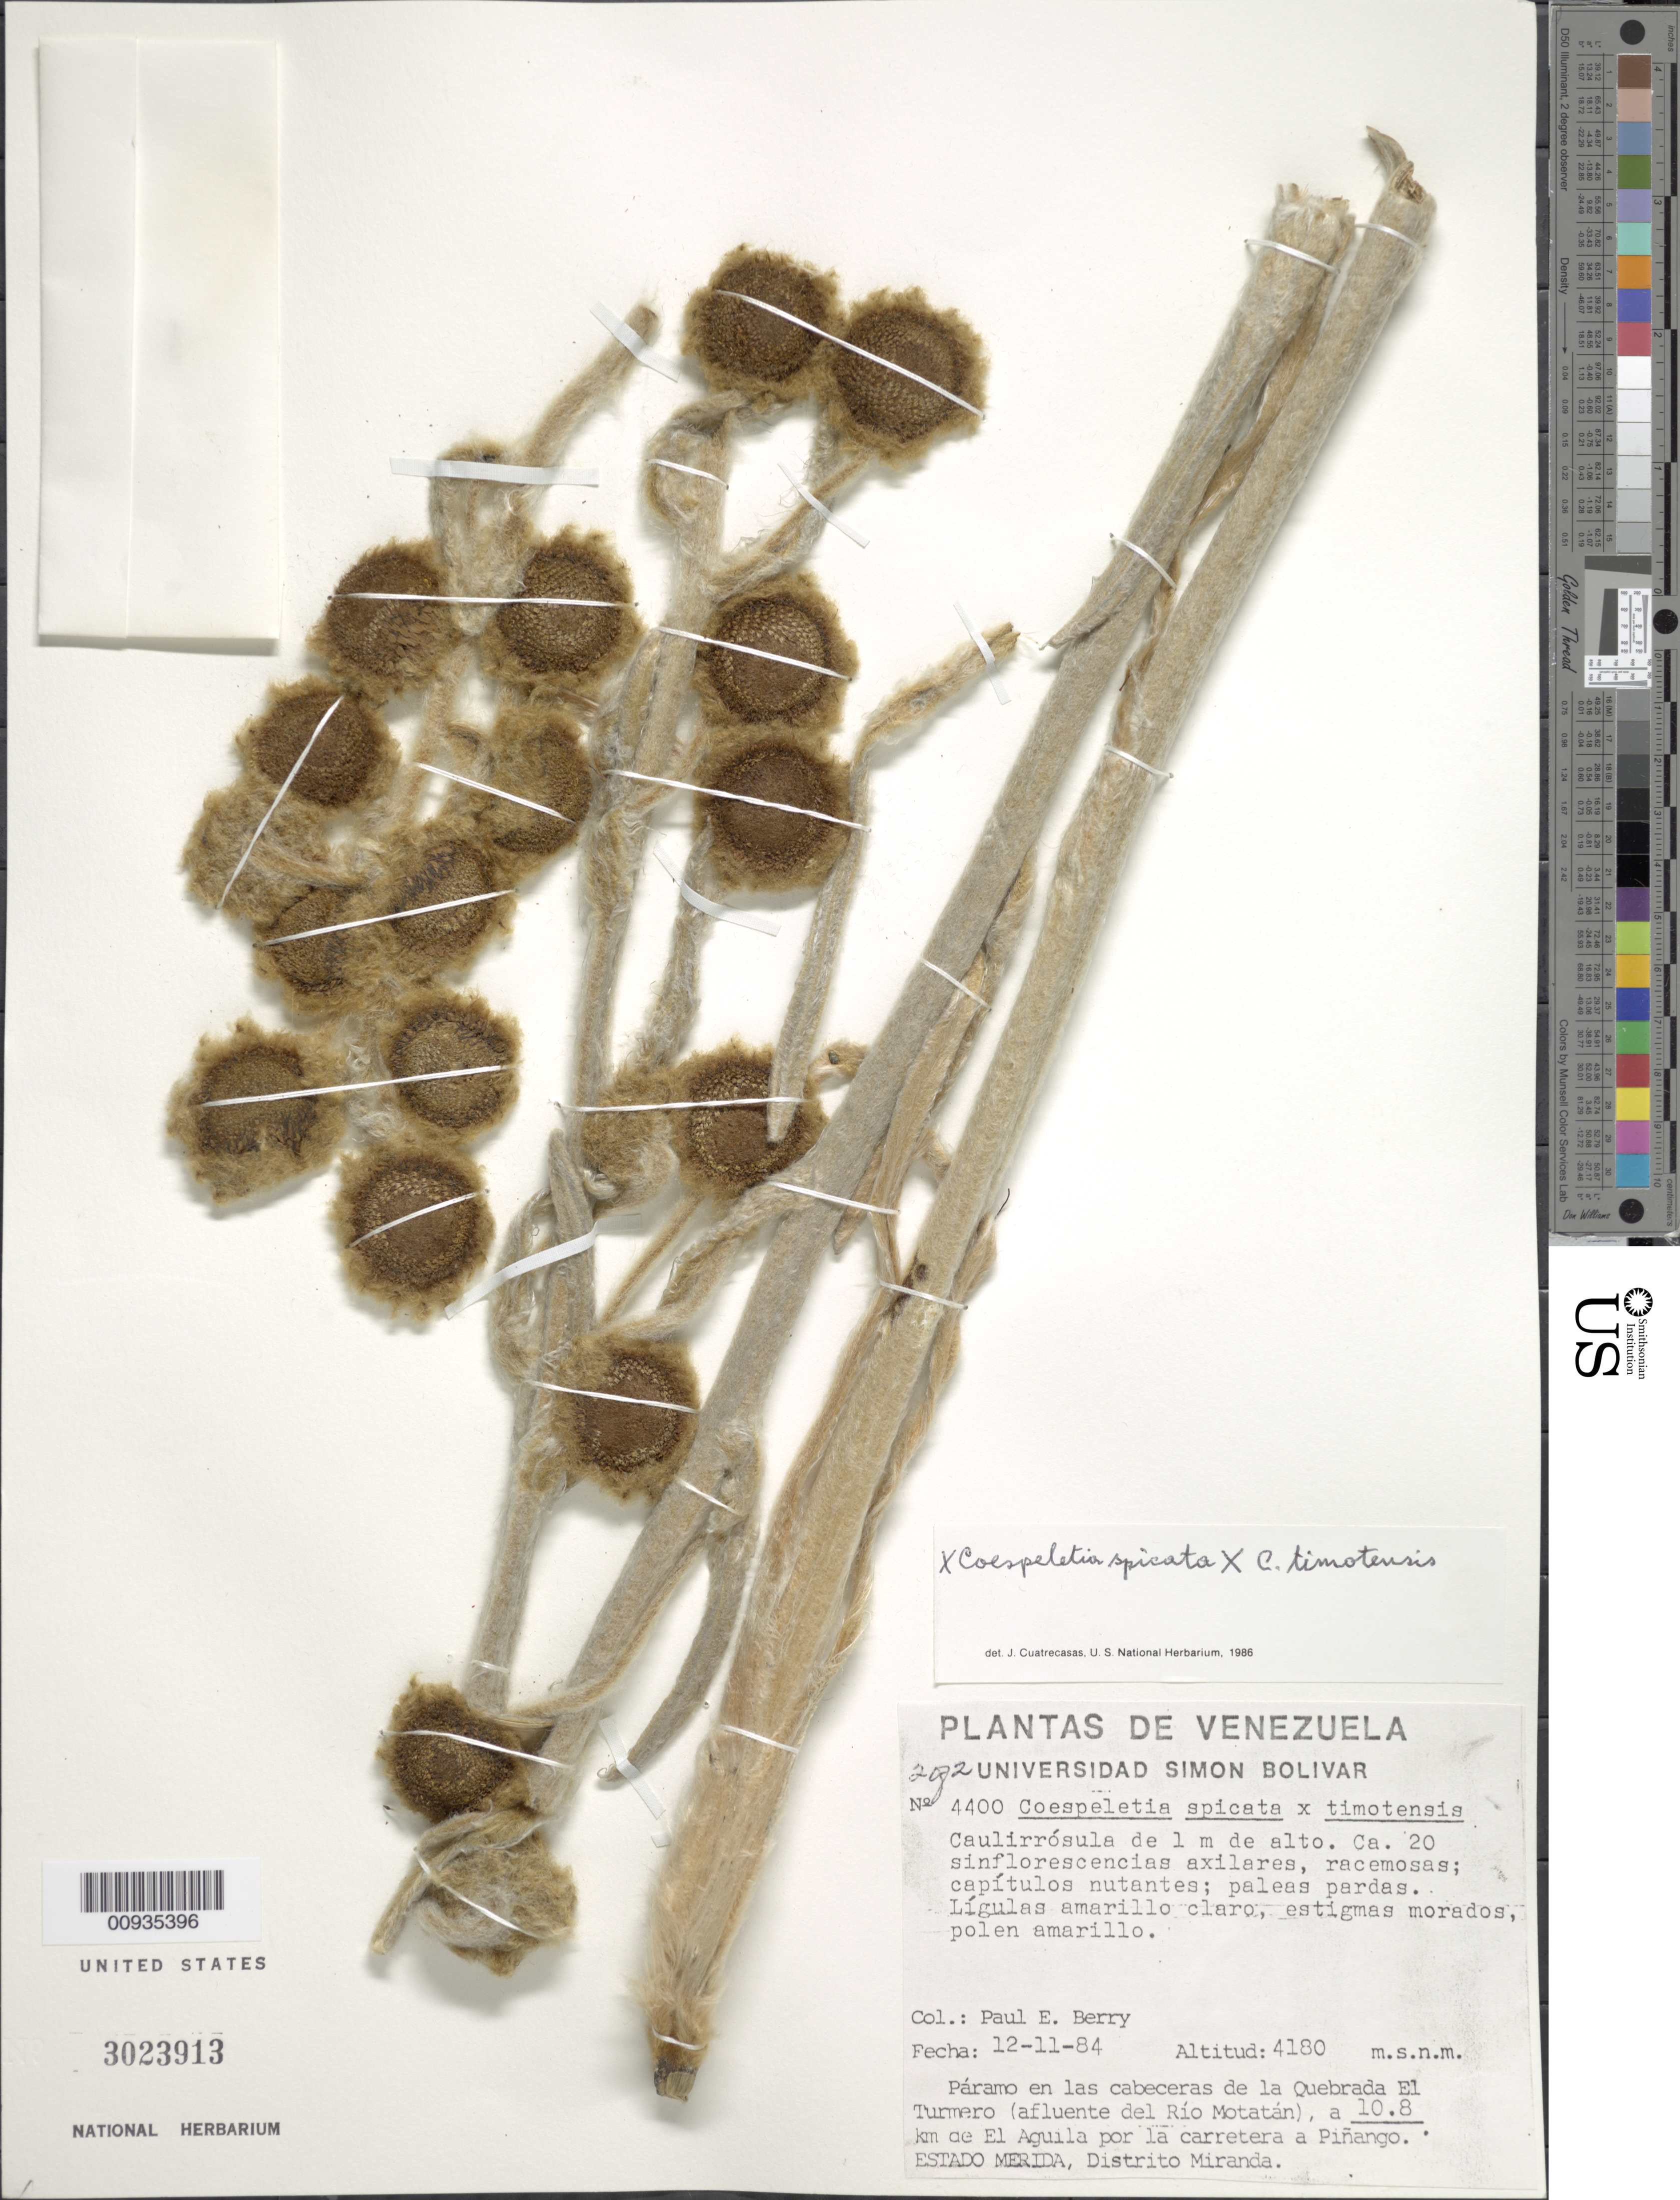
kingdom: Plantae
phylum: Tracheophyta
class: Magnoliopsida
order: Asterales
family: Asteraceae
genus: Coespeletia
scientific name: Coespeletia spicata x C. timotensis (Cuatrec.) Cuatrec.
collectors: P. E. Berry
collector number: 4400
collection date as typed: Transcribed d/m/y: 12/11/84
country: Venezuela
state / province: Mérida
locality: Paramo en las cabeceras de la Quebrada El Turmero (afluente del Rio Motatan), a 10.8 km de El Aguila por la carretera a Pinango, Distrito Miranda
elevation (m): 4180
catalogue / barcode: US 3023913